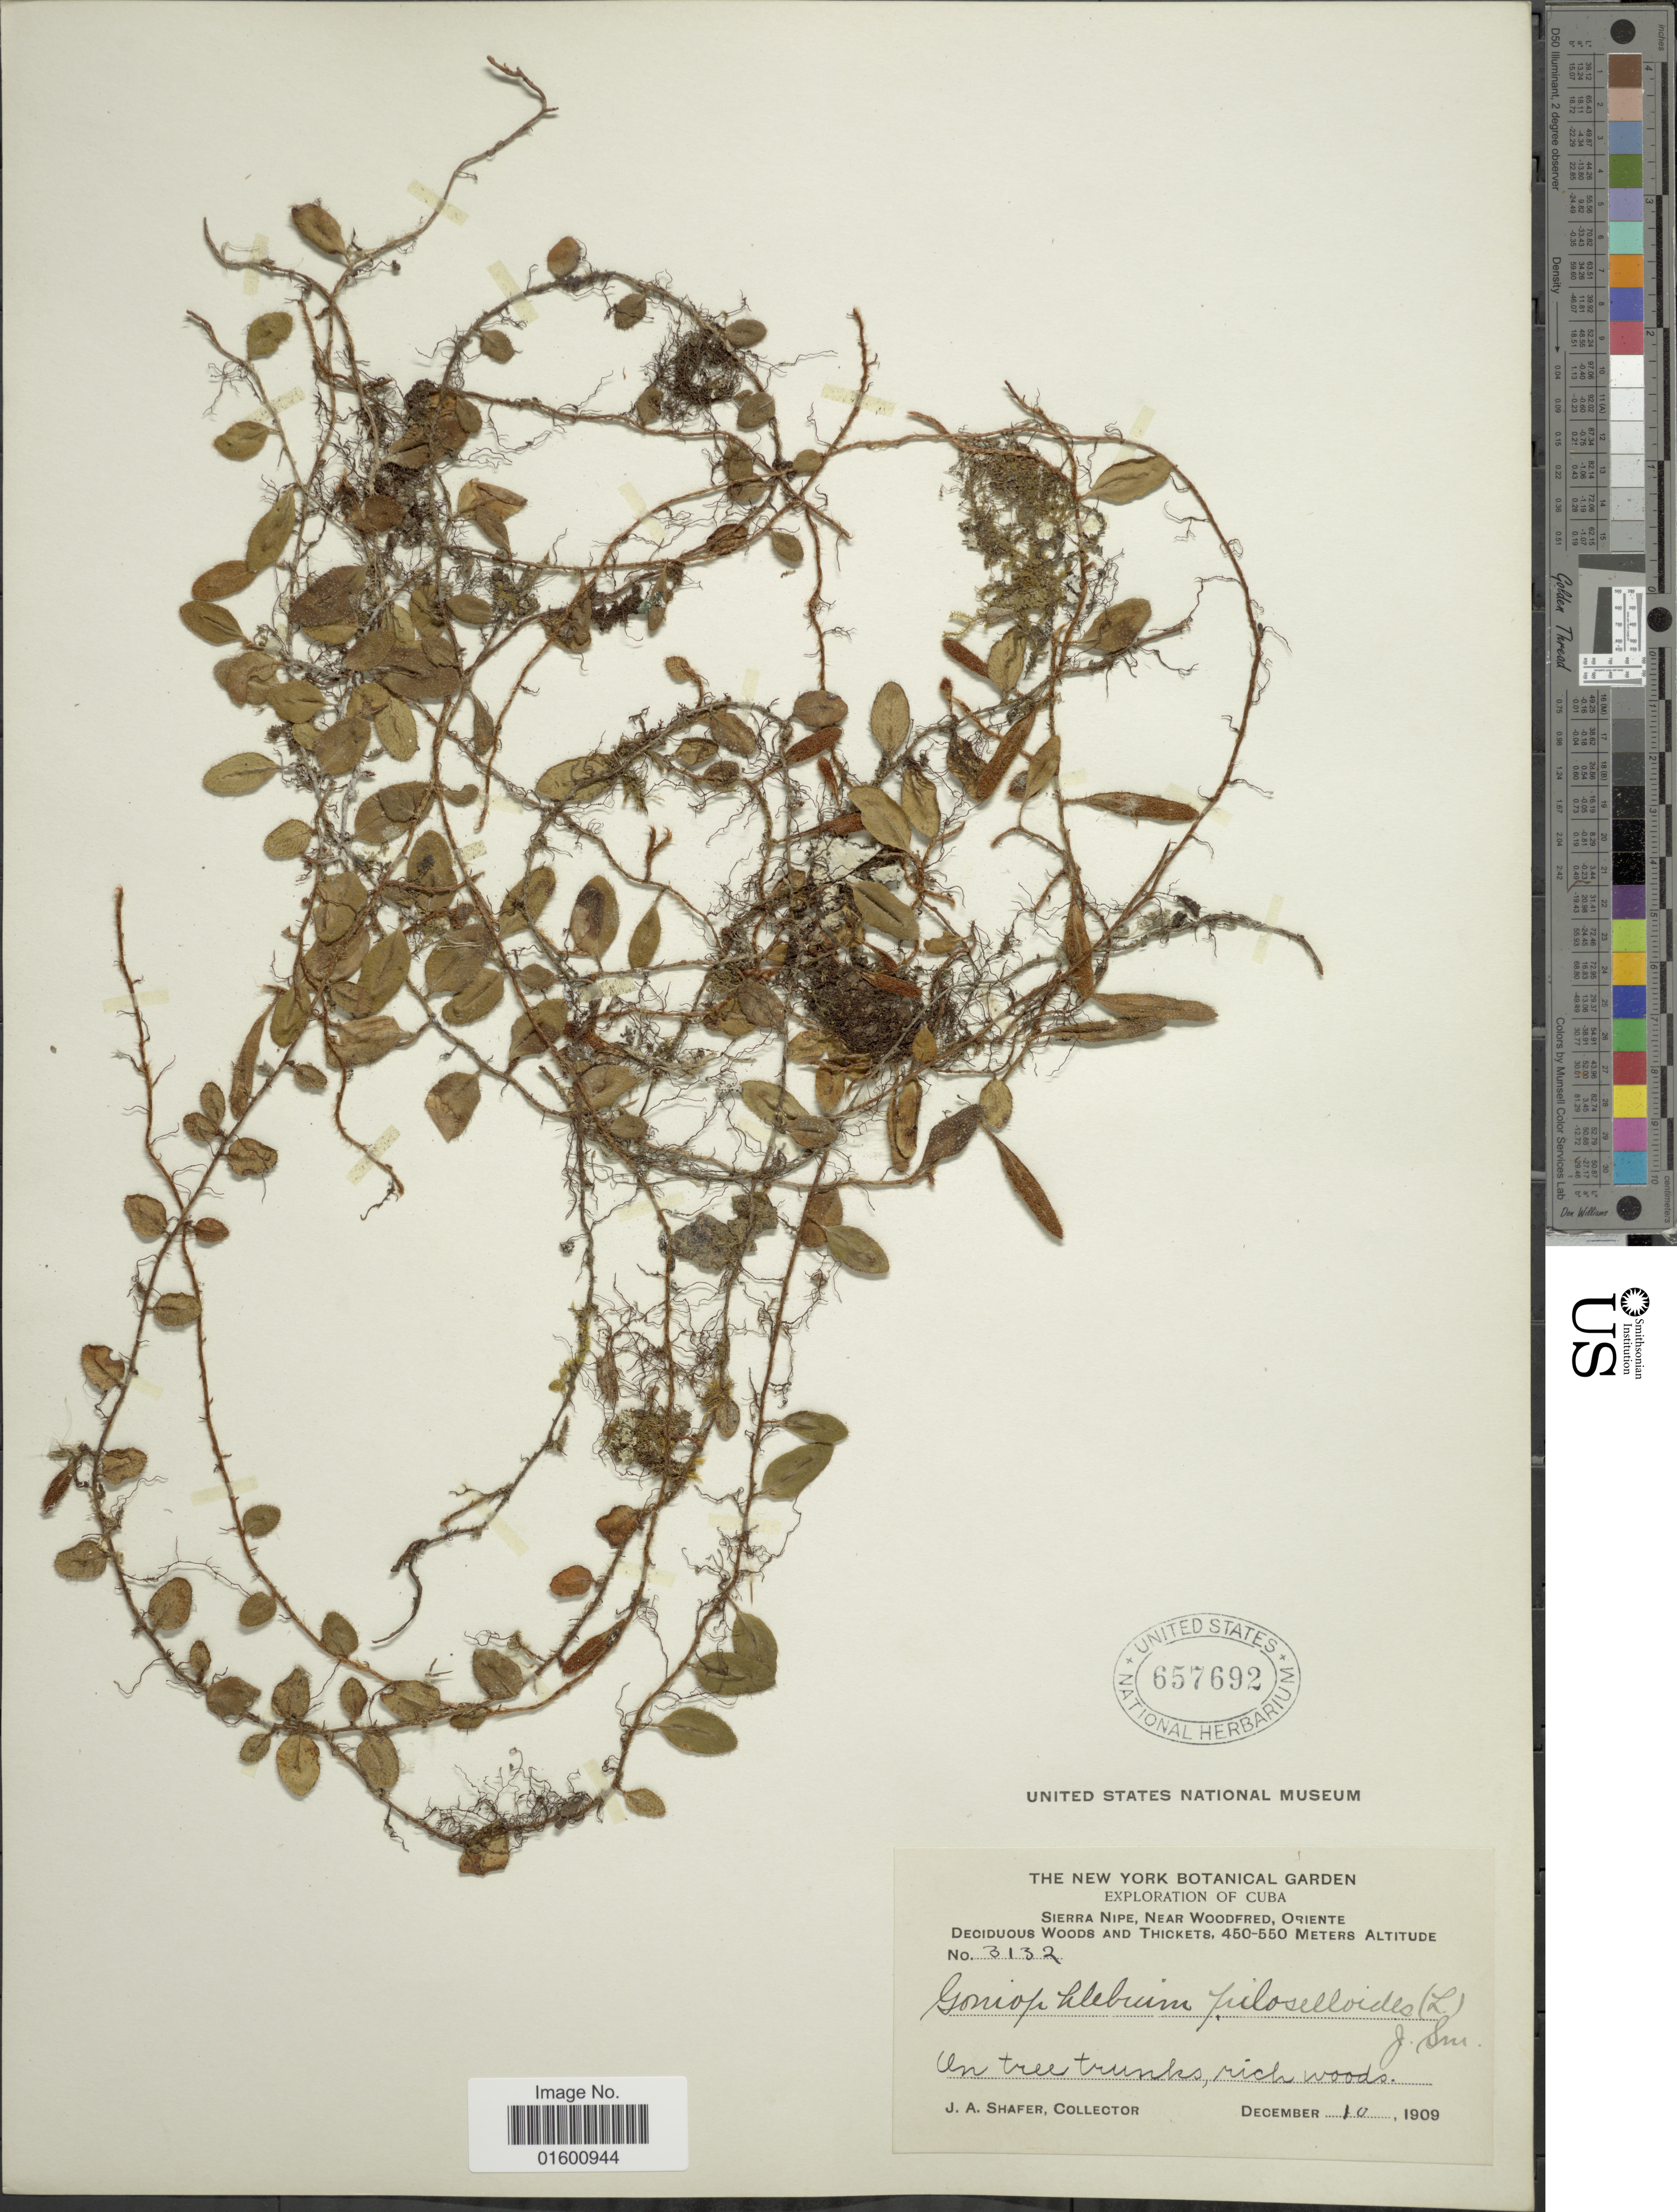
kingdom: Plantae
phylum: Tracheophyta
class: Polypodiopsida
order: Polypodiales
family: Polypodiaceae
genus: Microgramma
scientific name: Microgramma piloselloides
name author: (L.) Copel.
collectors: J. A. Shafer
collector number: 3132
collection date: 1909-12-10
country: Cuba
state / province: Oriente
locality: Sierra Nipe, Near Woodfred, Deciduous Woods and Thickets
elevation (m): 450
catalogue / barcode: US 657692